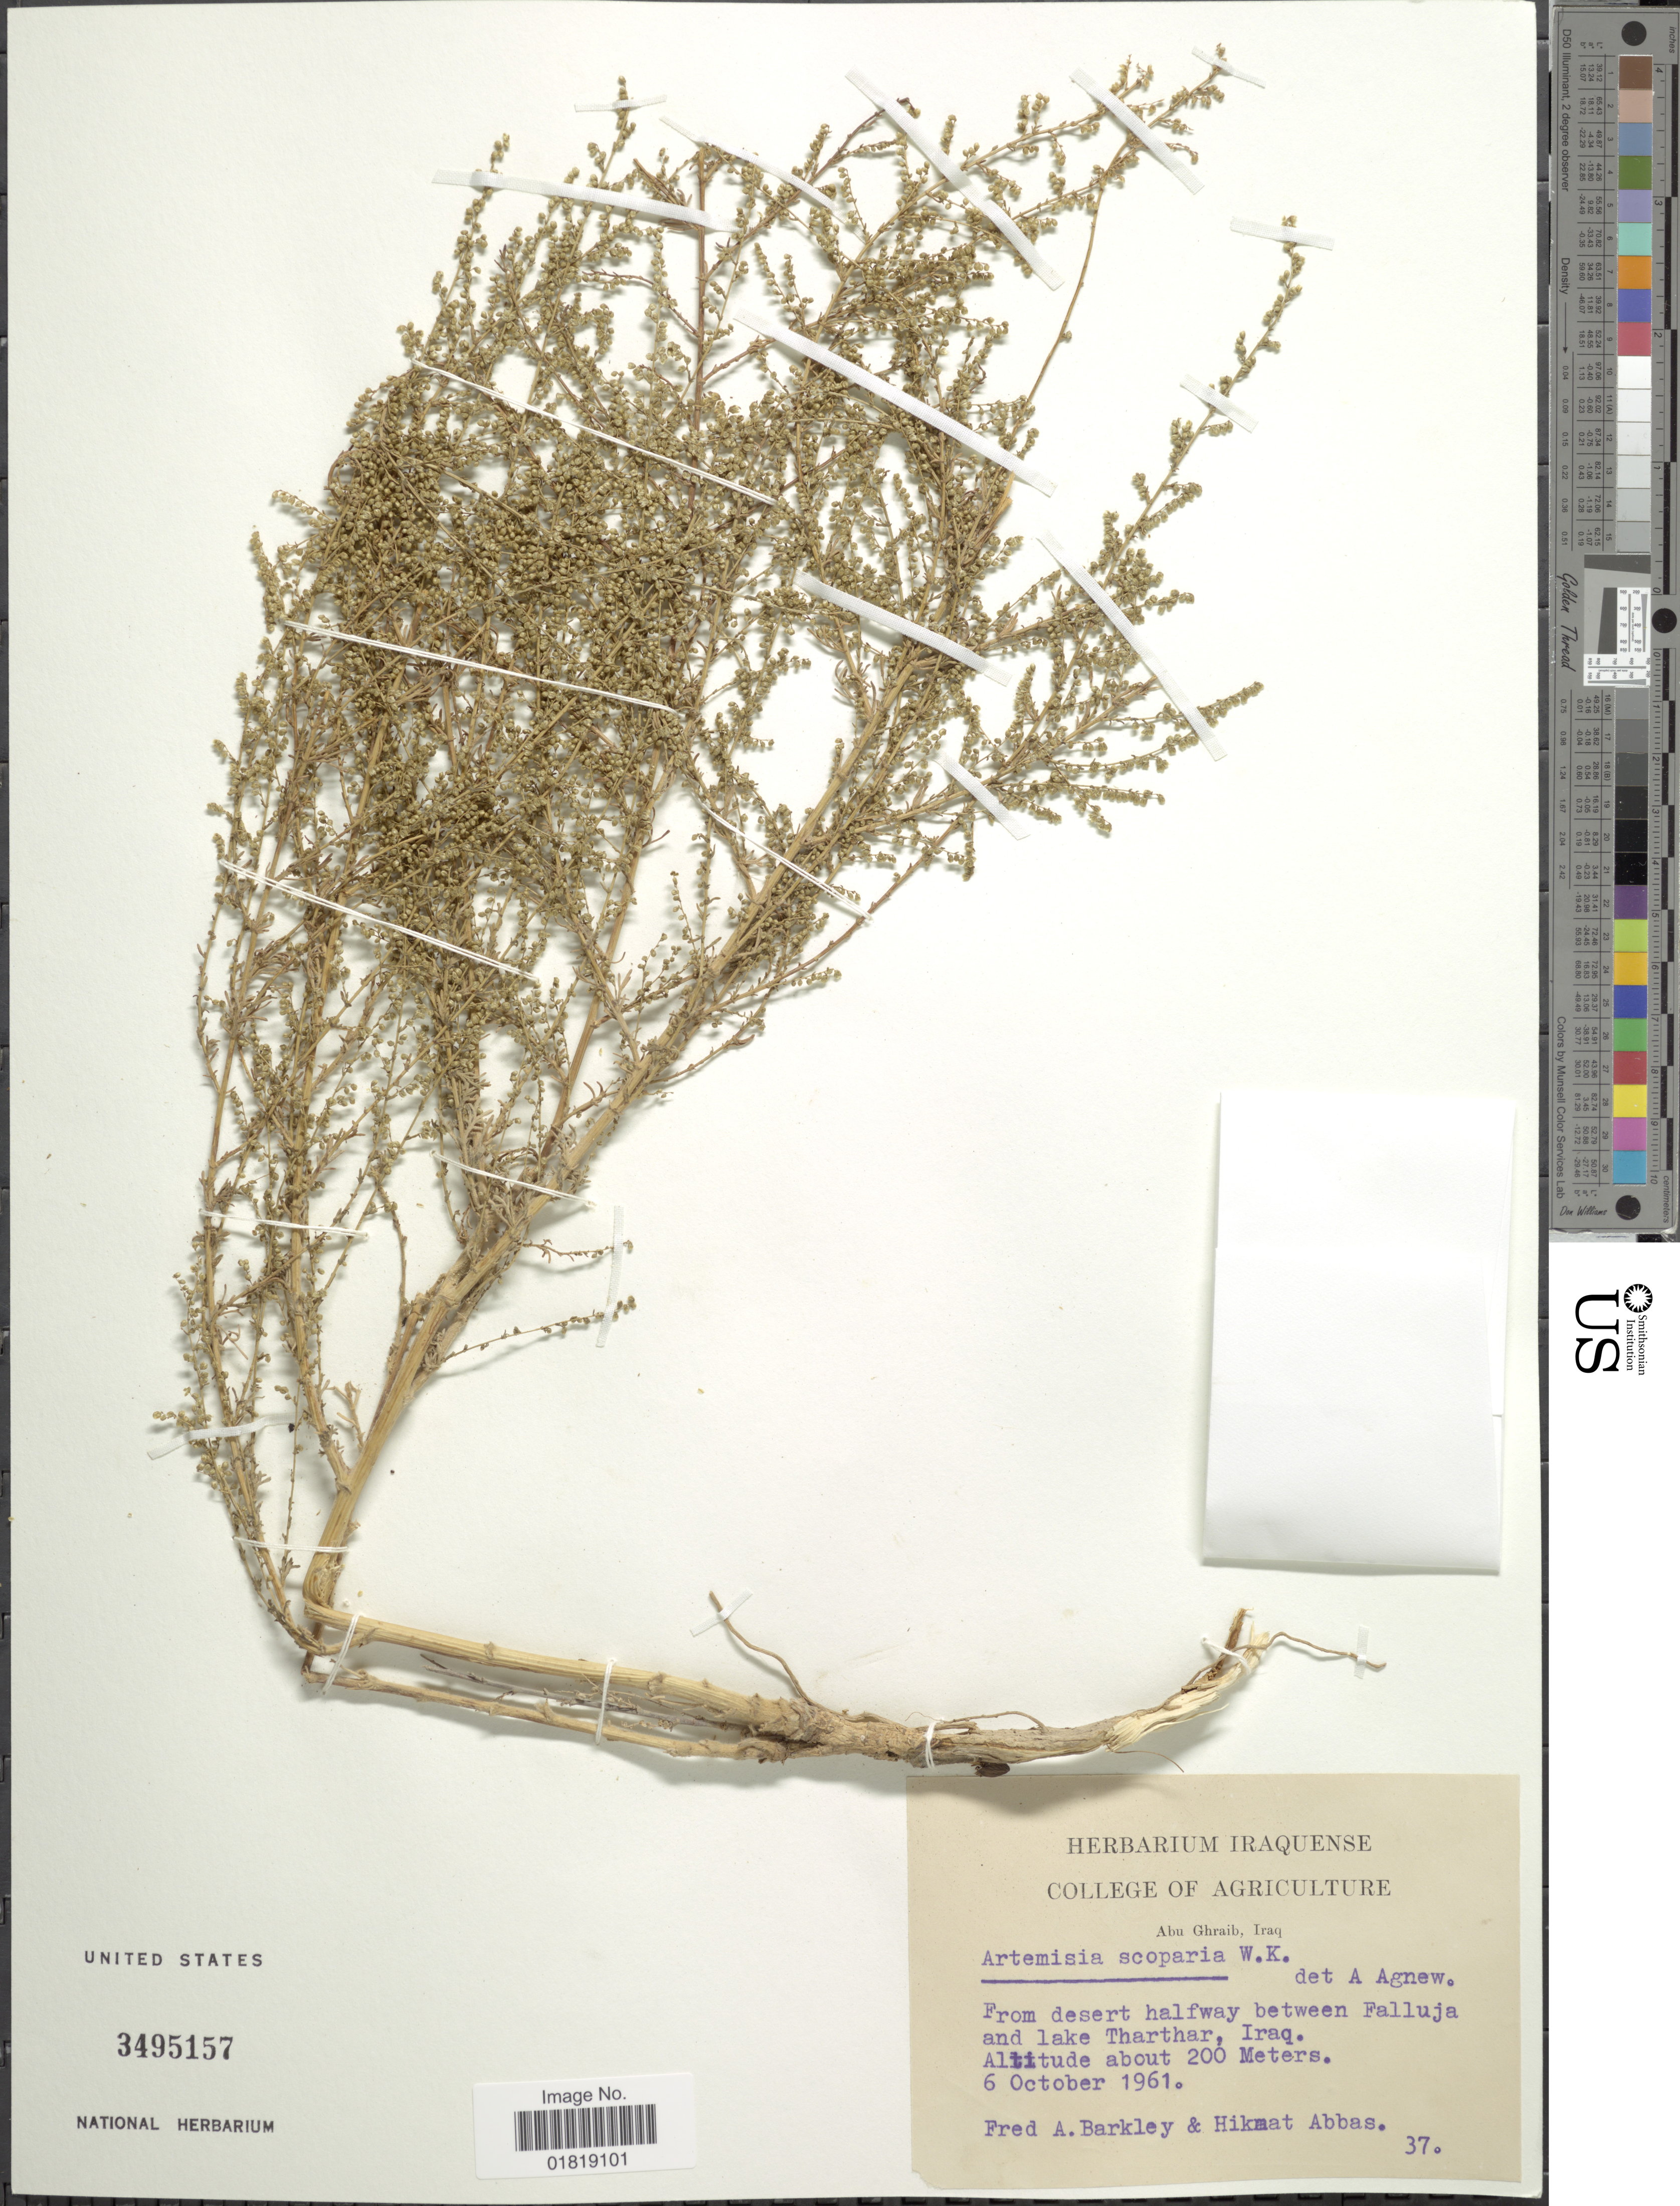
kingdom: Plantae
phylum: Tracheophyta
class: Magnoliopsida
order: Asterales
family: Asteraceae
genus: Artemisia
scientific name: Artemisia scoparia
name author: Waldst. & Kit.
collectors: F. A. Barkley & H. Abbas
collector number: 37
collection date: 1961-10-06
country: Iraq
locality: Between Falluja and lake Tharthar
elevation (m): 200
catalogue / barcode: US 3495157